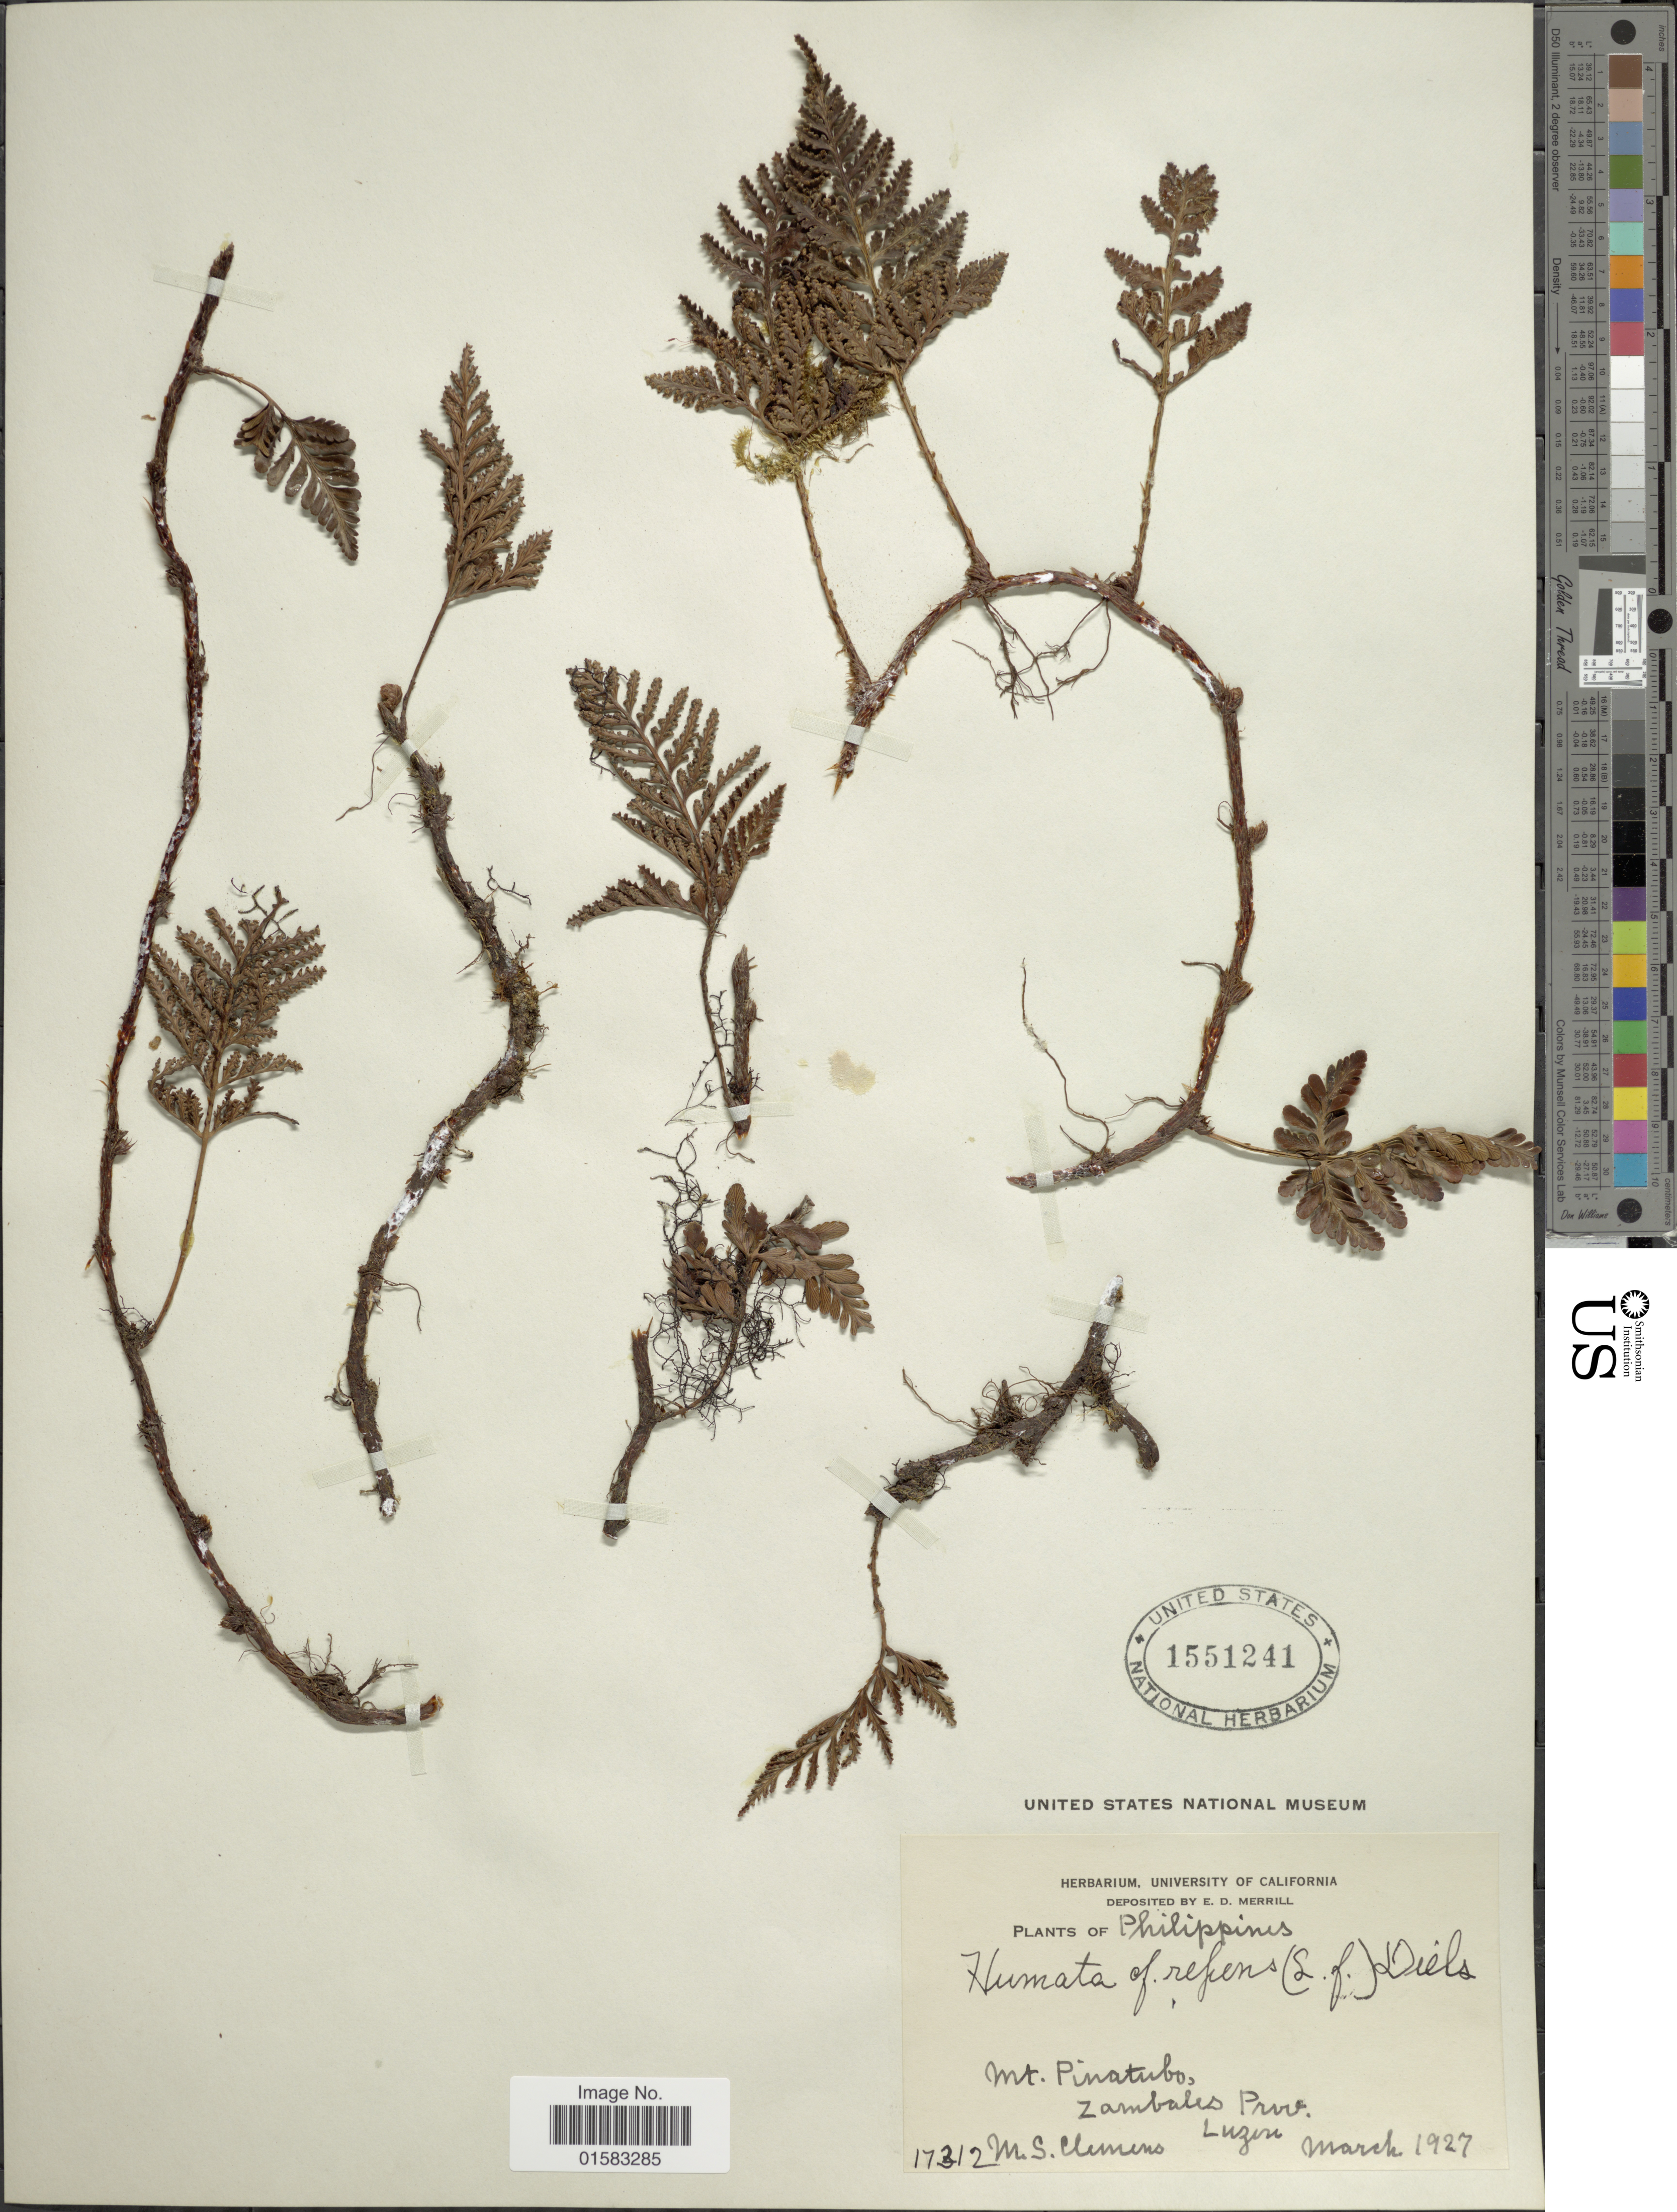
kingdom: Plantae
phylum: Tracheophyta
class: Polypodiopsida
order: Polypodiales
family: Davalliaceae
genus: Davallia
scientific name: Davallia repens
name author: (L. f.) Kuhn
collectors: M. S. Clemens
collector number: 17312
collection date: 1927-03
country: Philippines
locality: Mt. Pinatubo, Zambales Prov.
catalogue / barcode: US 1551241